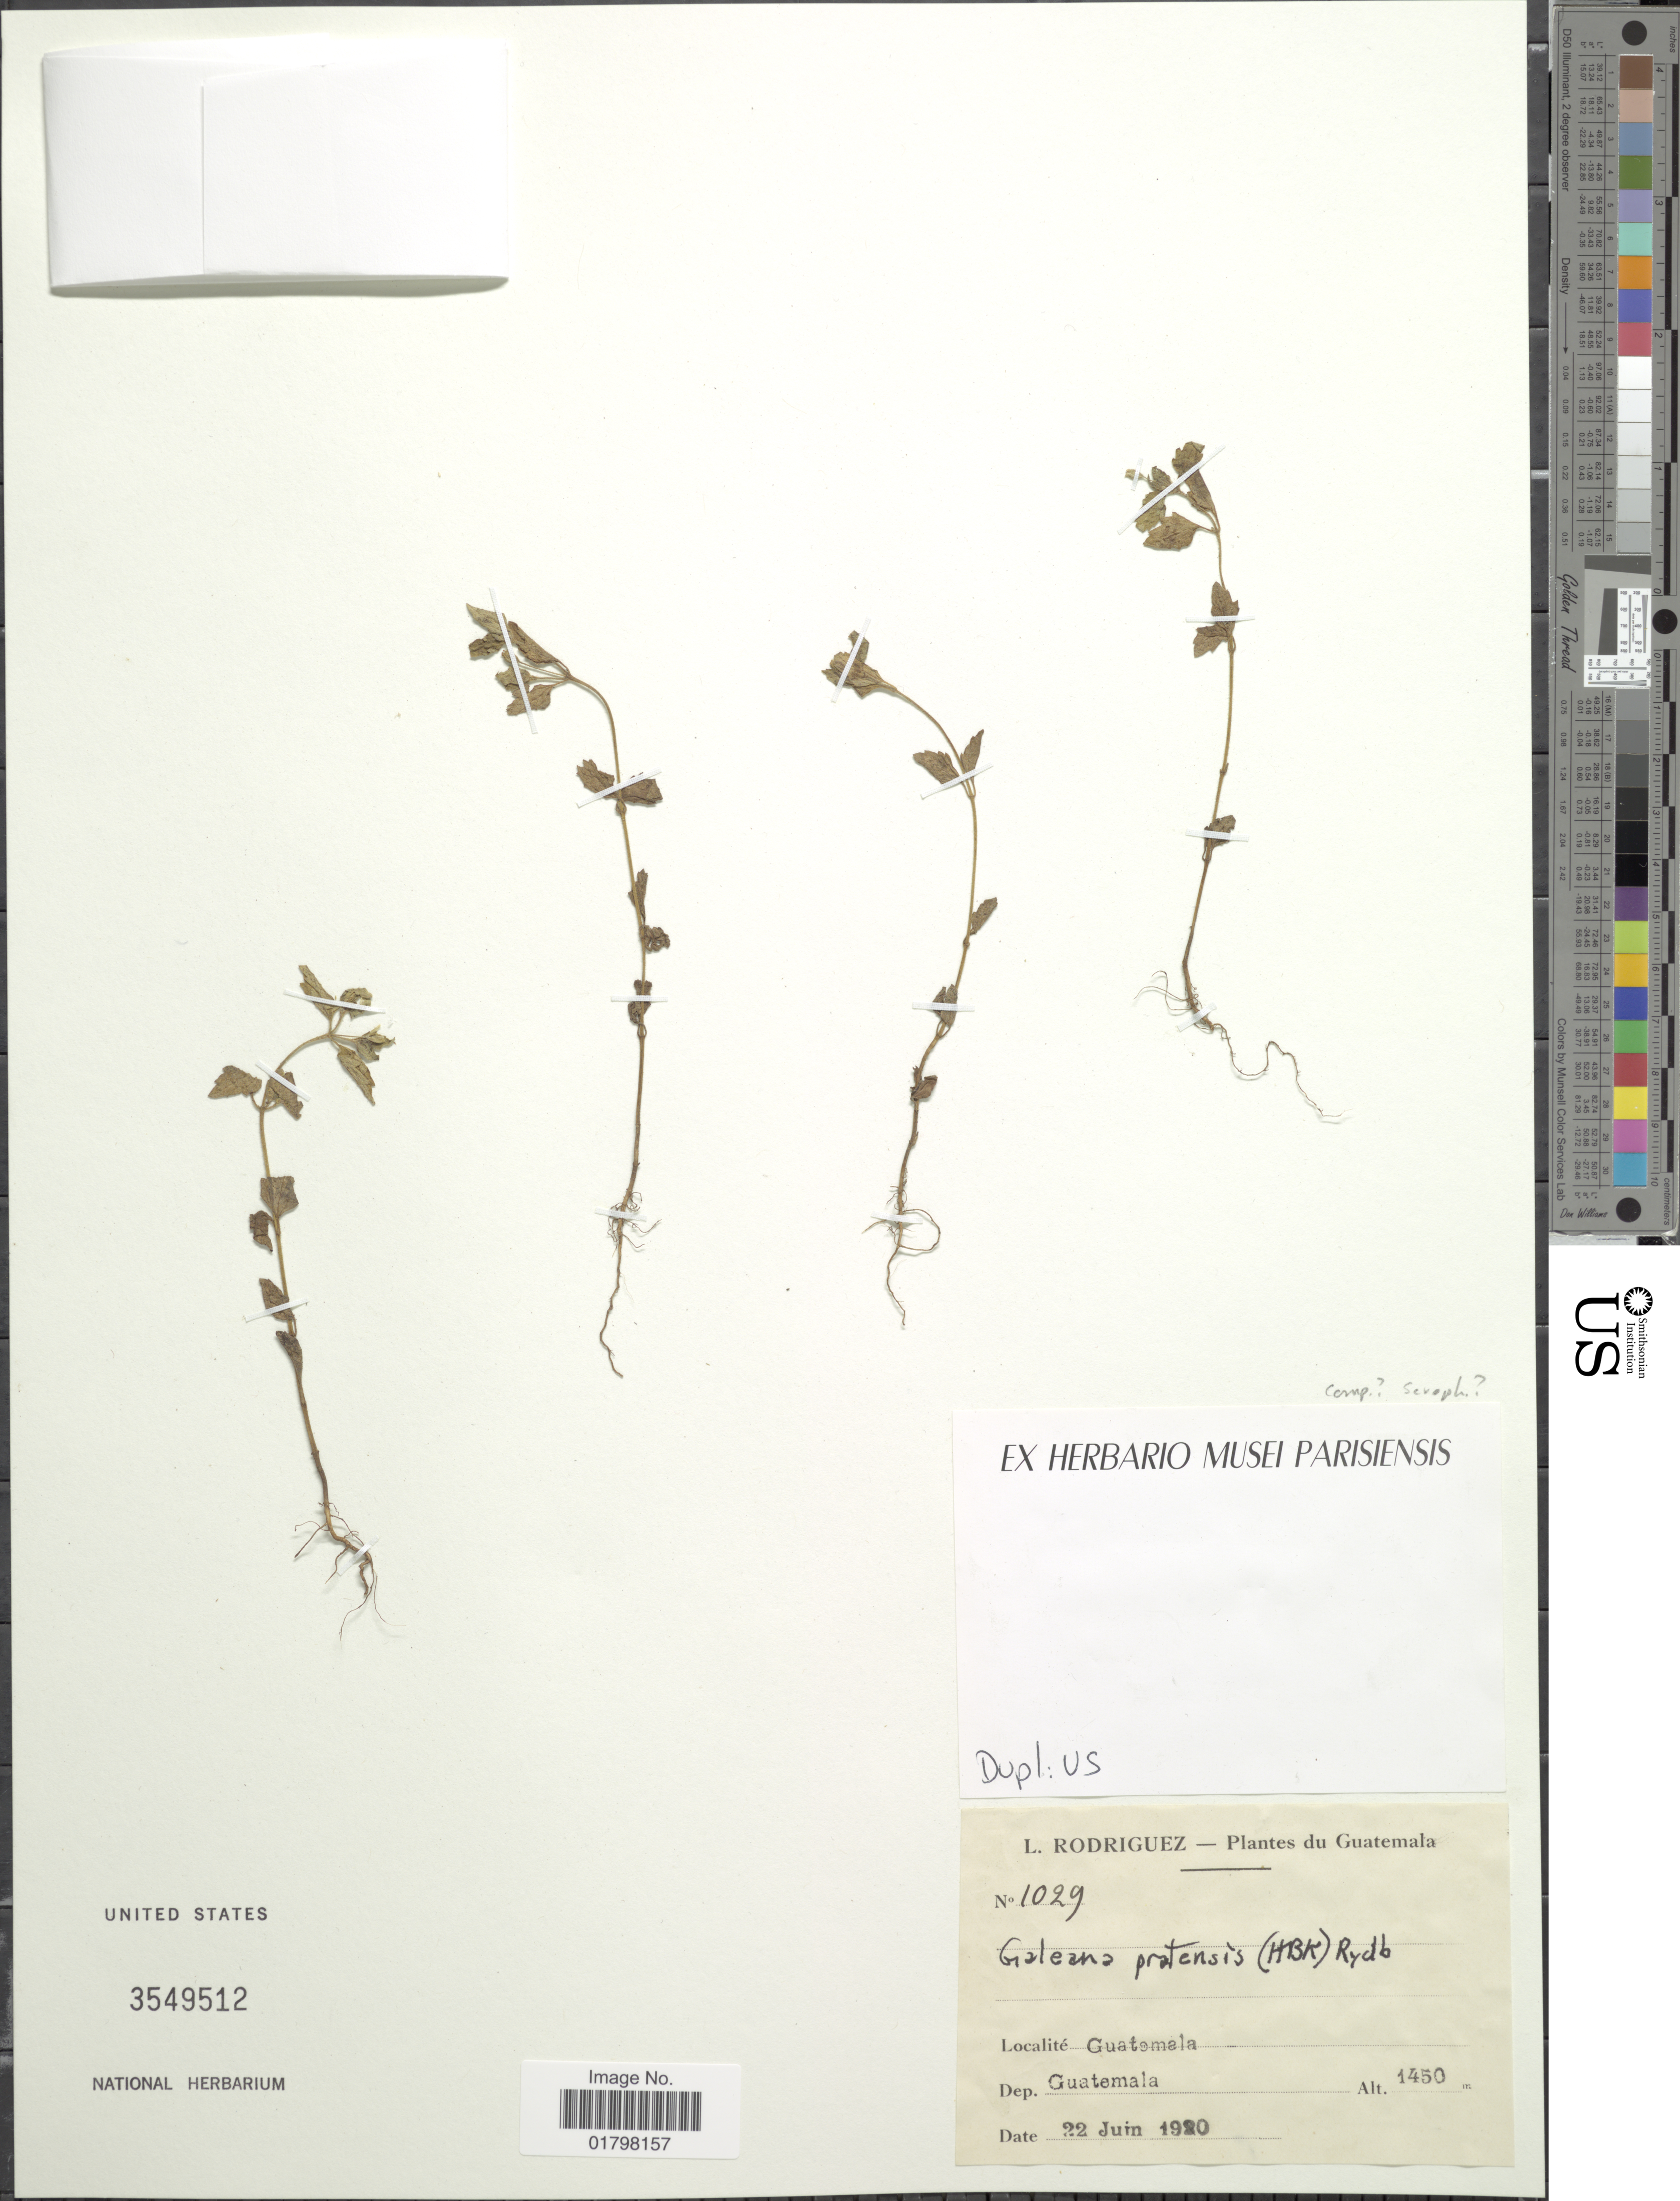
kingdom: Plantae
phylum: Tracheophyta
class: Magnoliopsida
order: Asterales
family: Asteraceae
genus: Galeana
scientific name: Galeana pratensis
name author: (Kunth) Rydb.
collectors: L. Rodriguez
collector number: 1029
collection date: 1920-06-22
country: Guatemala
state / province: Guatemala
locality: Guatemala. Dep. Guatemala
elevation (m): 1450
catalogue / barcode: US 3549512